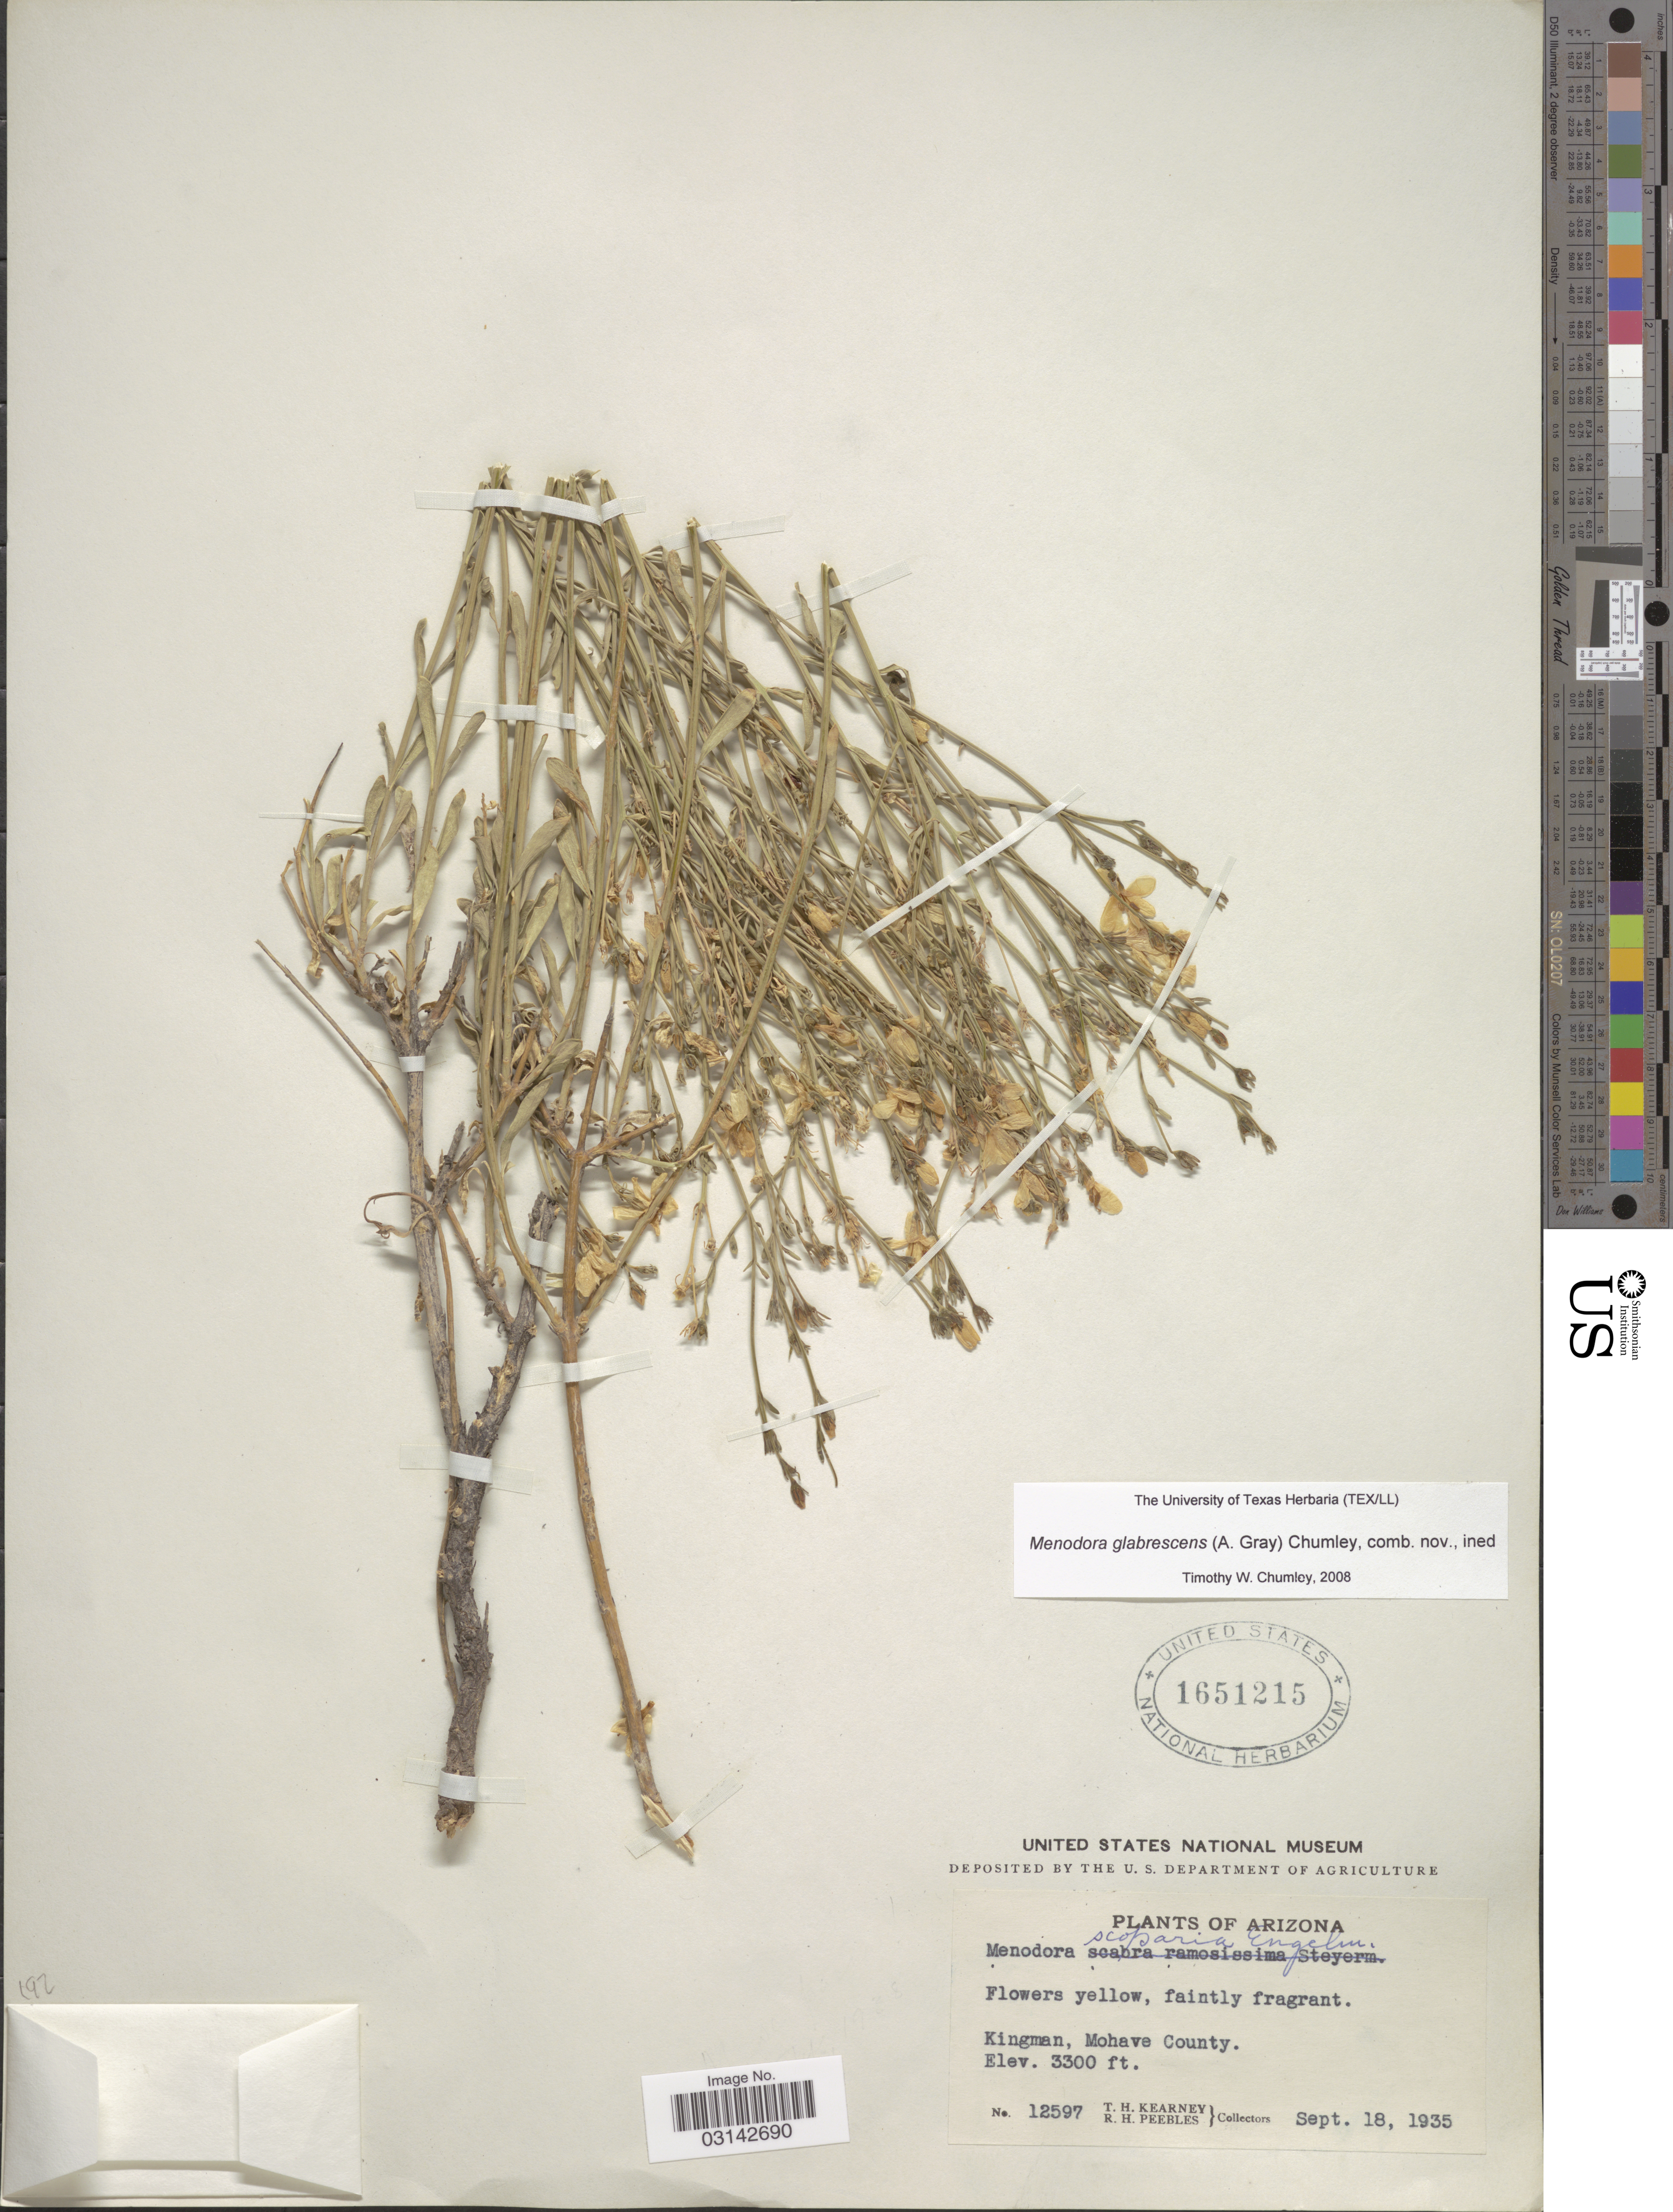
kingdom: Plantae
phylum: Tracheophyta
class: Magnoliopsida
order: Lamiales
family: Oleaceae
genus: Menodora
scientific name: Menodora glabrescens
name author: Chumley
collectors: T. H. Kearney & R. H. Peebles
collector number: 12597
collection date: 1935-09-18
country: United States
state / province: Arizona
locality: Kingman, Mohave County.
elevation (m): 1006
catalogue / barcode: US 1651215